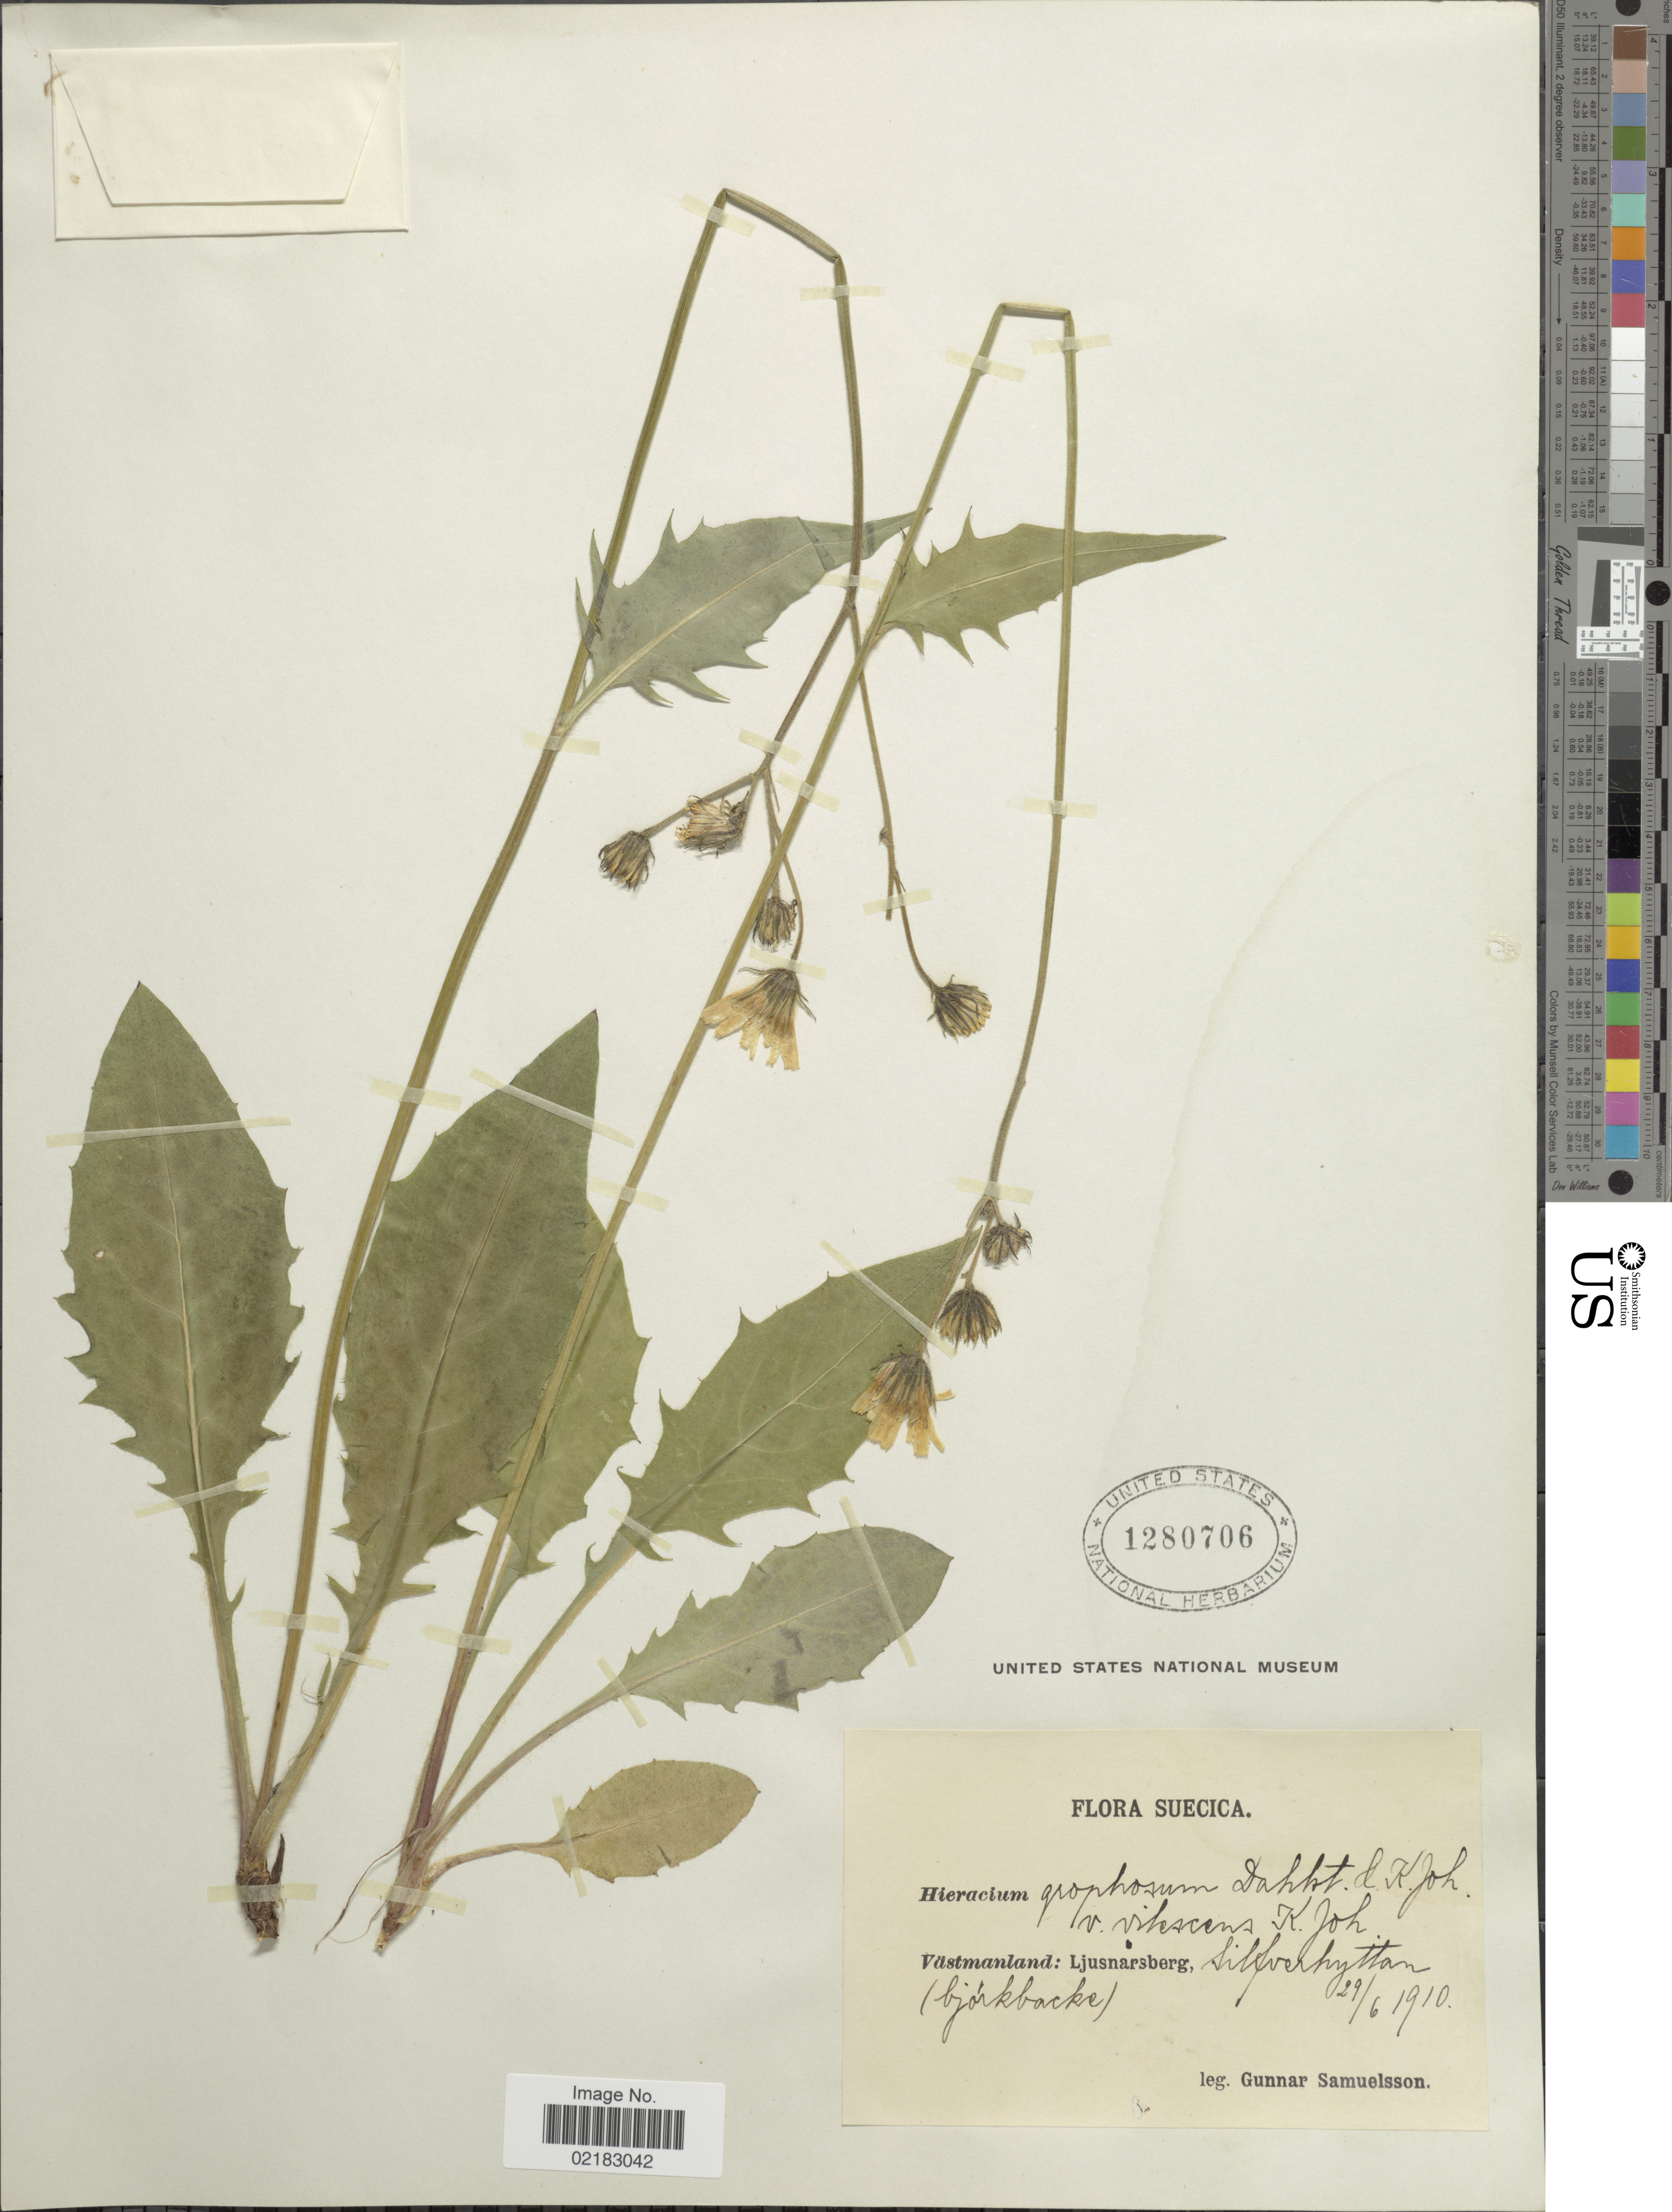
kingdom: Plantae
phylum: Tracheophyta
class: Magnoliopsida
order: Asterales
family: Asteraceae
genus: Hieracium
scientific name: Hieracium grophosum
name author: Johanss.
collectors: G. Samuelsson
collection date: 1910-06-29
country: Sweden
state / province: Vastmanland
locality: Ljusnarsberg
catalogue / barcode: US 1280706